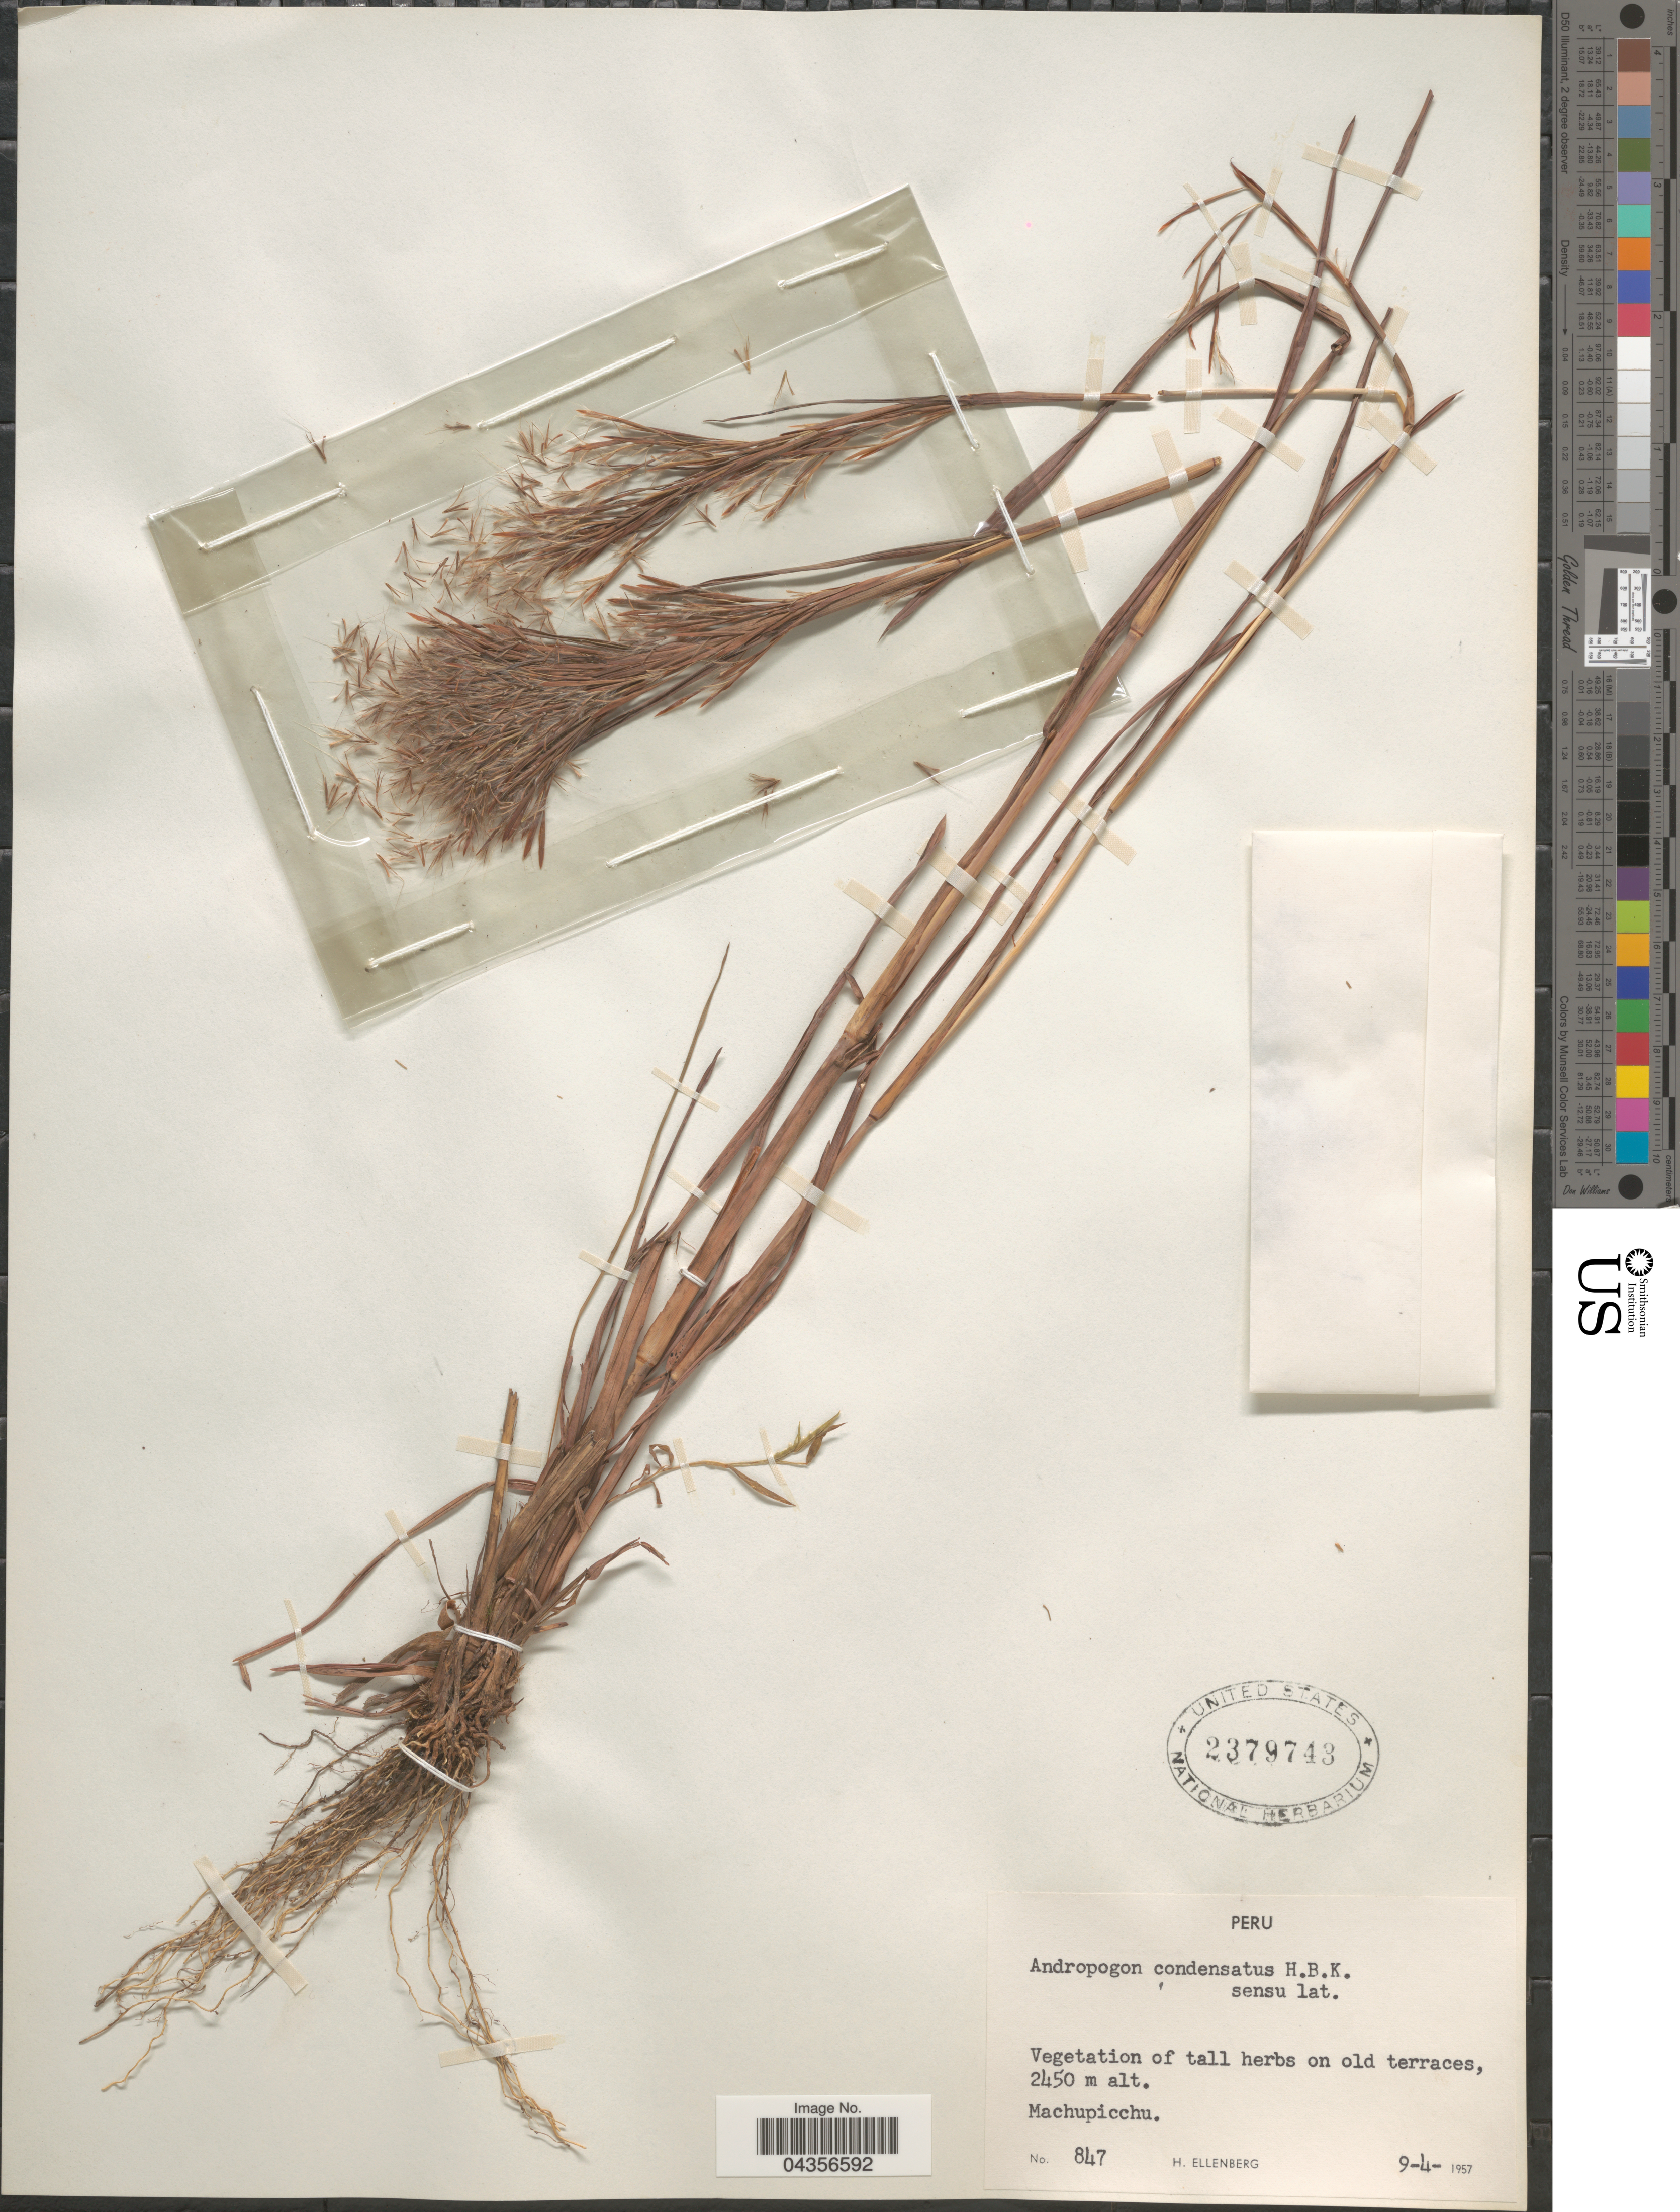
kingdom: Plantae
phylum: Tracheophyta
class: Liliopsida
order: Poales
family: Poaceae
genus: Schizachyrium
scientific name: Schizachyrium microstachyum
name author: (Desv. ex Ham.) Roseng. et al.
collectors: H. Ellenberg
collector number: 847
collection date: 1957-04-09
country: Peru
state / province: Cusco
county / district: Urubamba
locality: Machupicchu.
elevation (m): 2450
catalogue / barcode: US 2379743